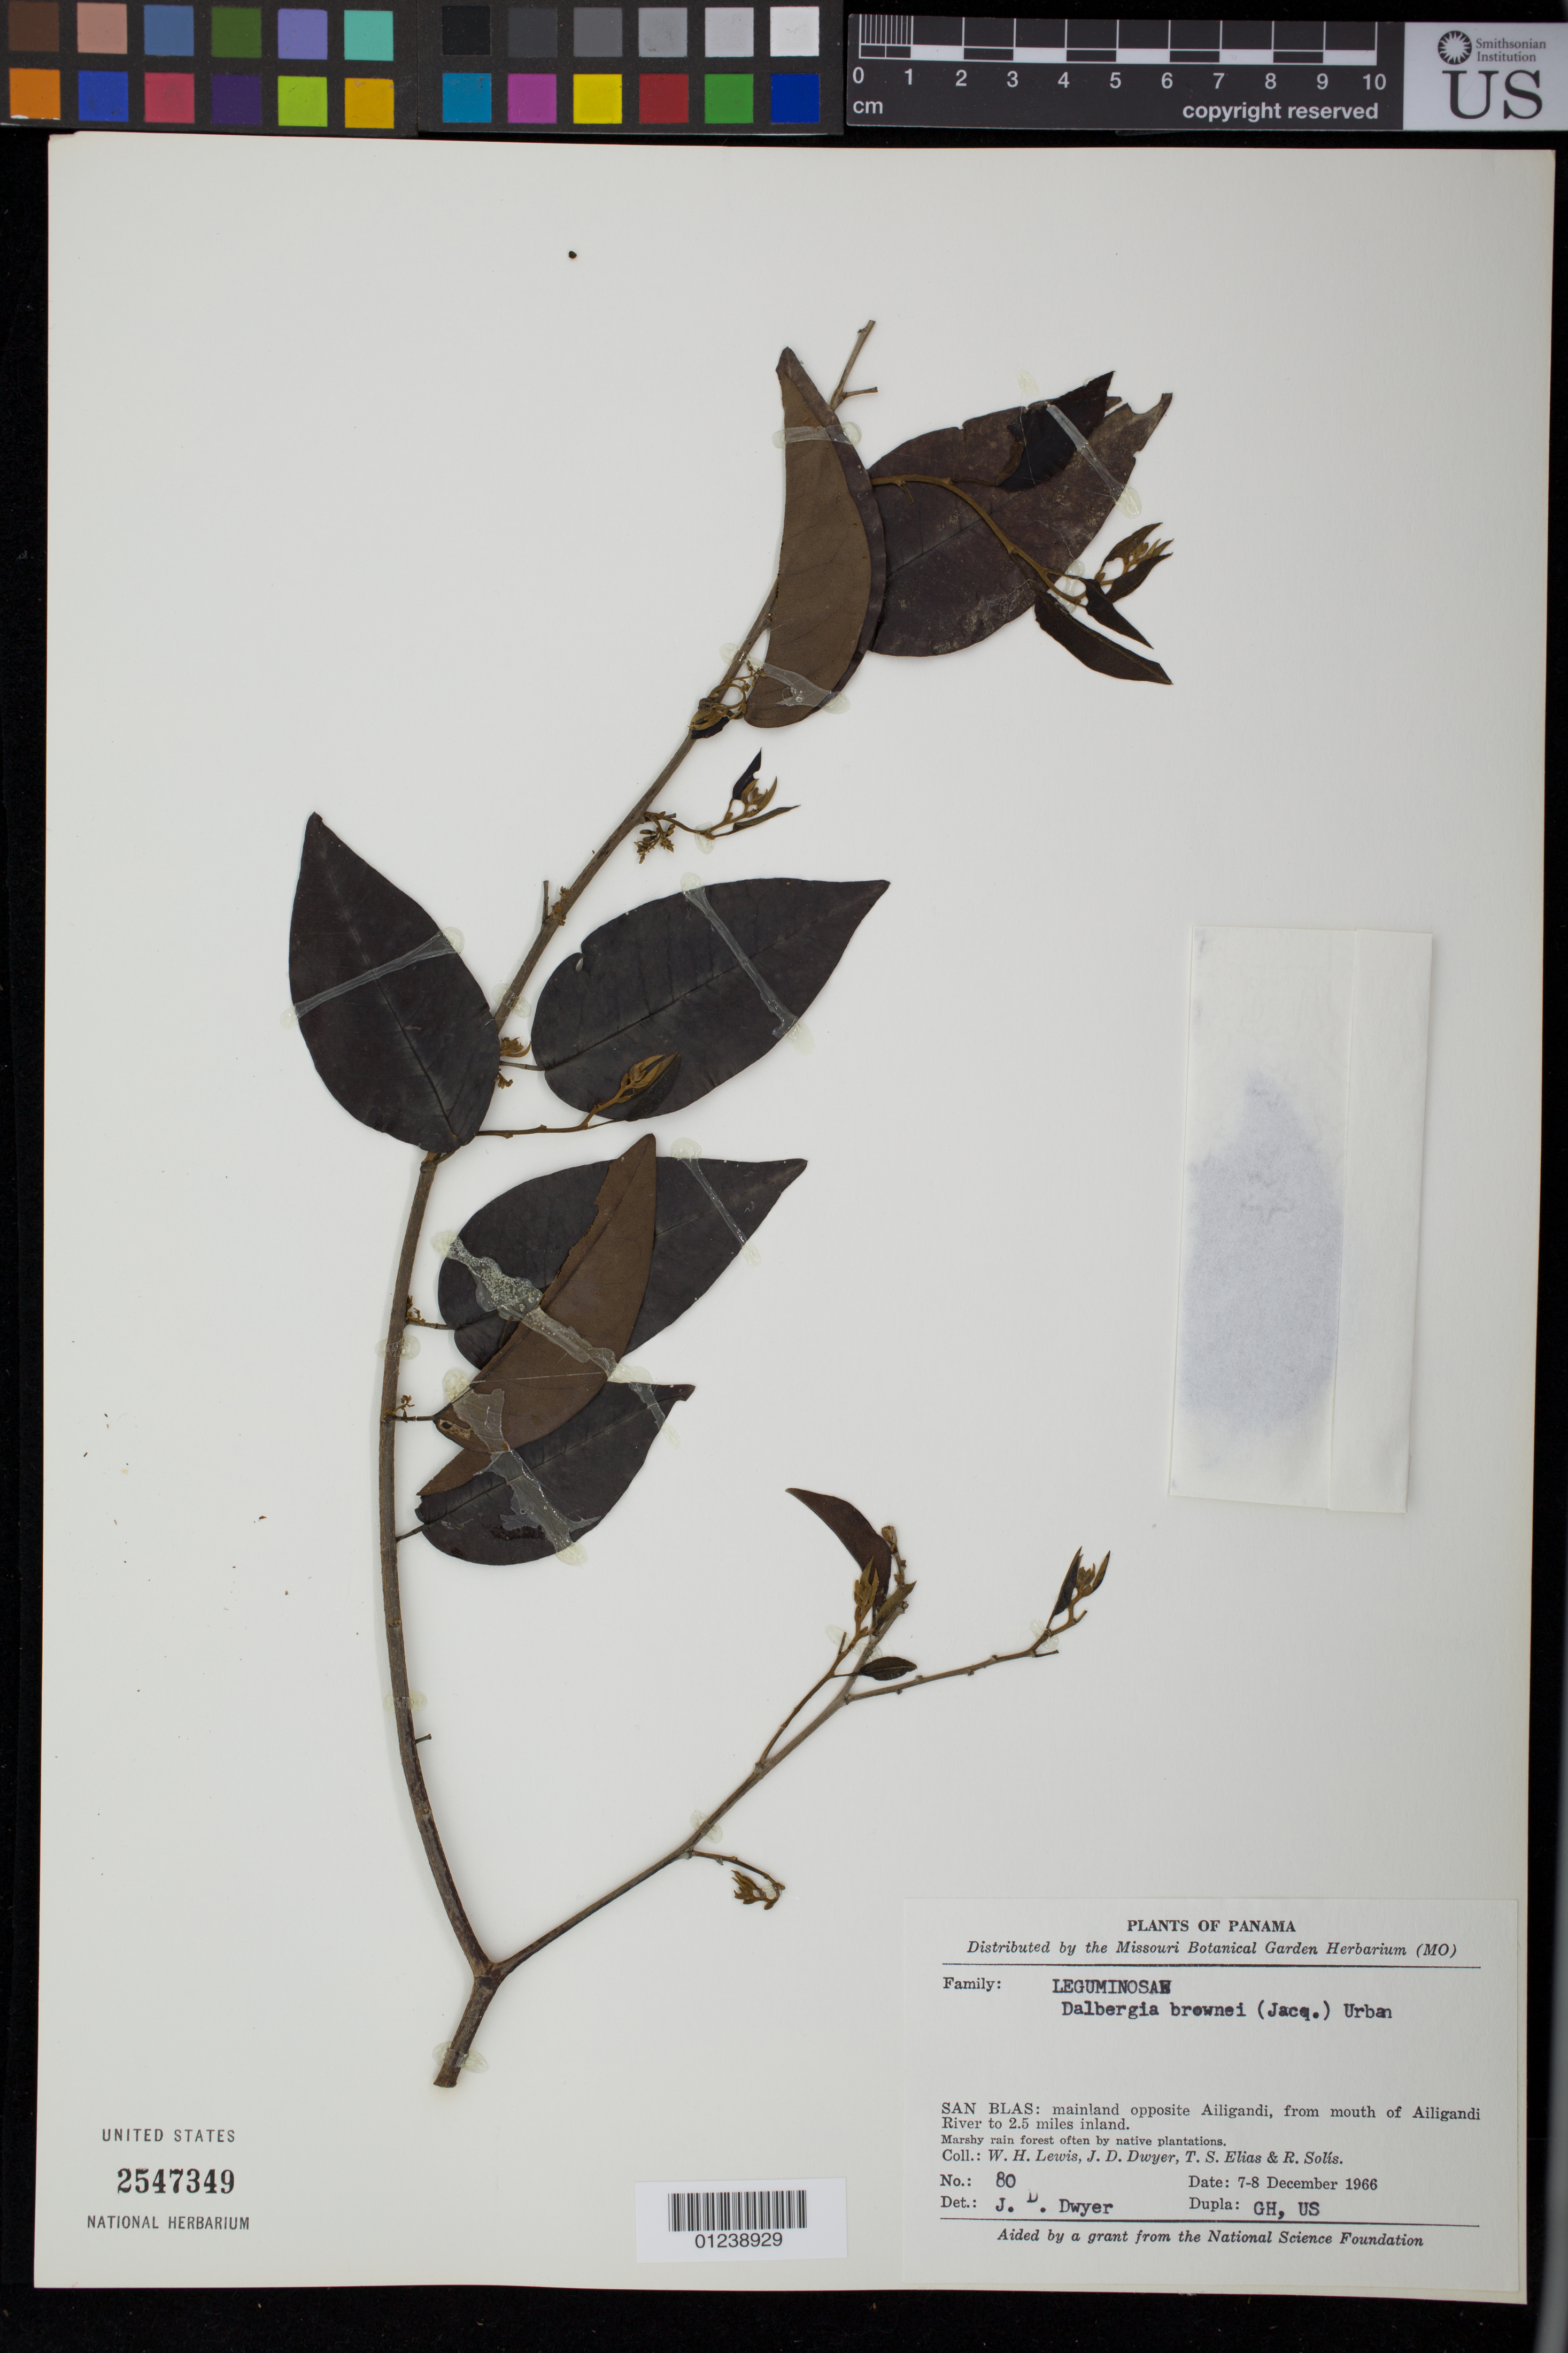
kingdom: Plantae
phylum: Tracheophyta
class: Magnoliopsida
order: Fabales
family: Fabaceae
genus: Dalbergia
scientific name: Dalbergia brownei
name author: (Jacq.) Schinz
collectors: W. H. Lewis, J. D. Dwyer, T. S. Elias & R. Solis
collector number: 80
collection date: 1966-12-07/1966-12-08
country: Panama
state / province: Kuna Yala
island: San Blas Is.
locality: San Blas Islands: mainland opposite Ailigandi, from mouth of Ailigandi River to 2.5 miles inland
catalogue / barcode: US 2547349